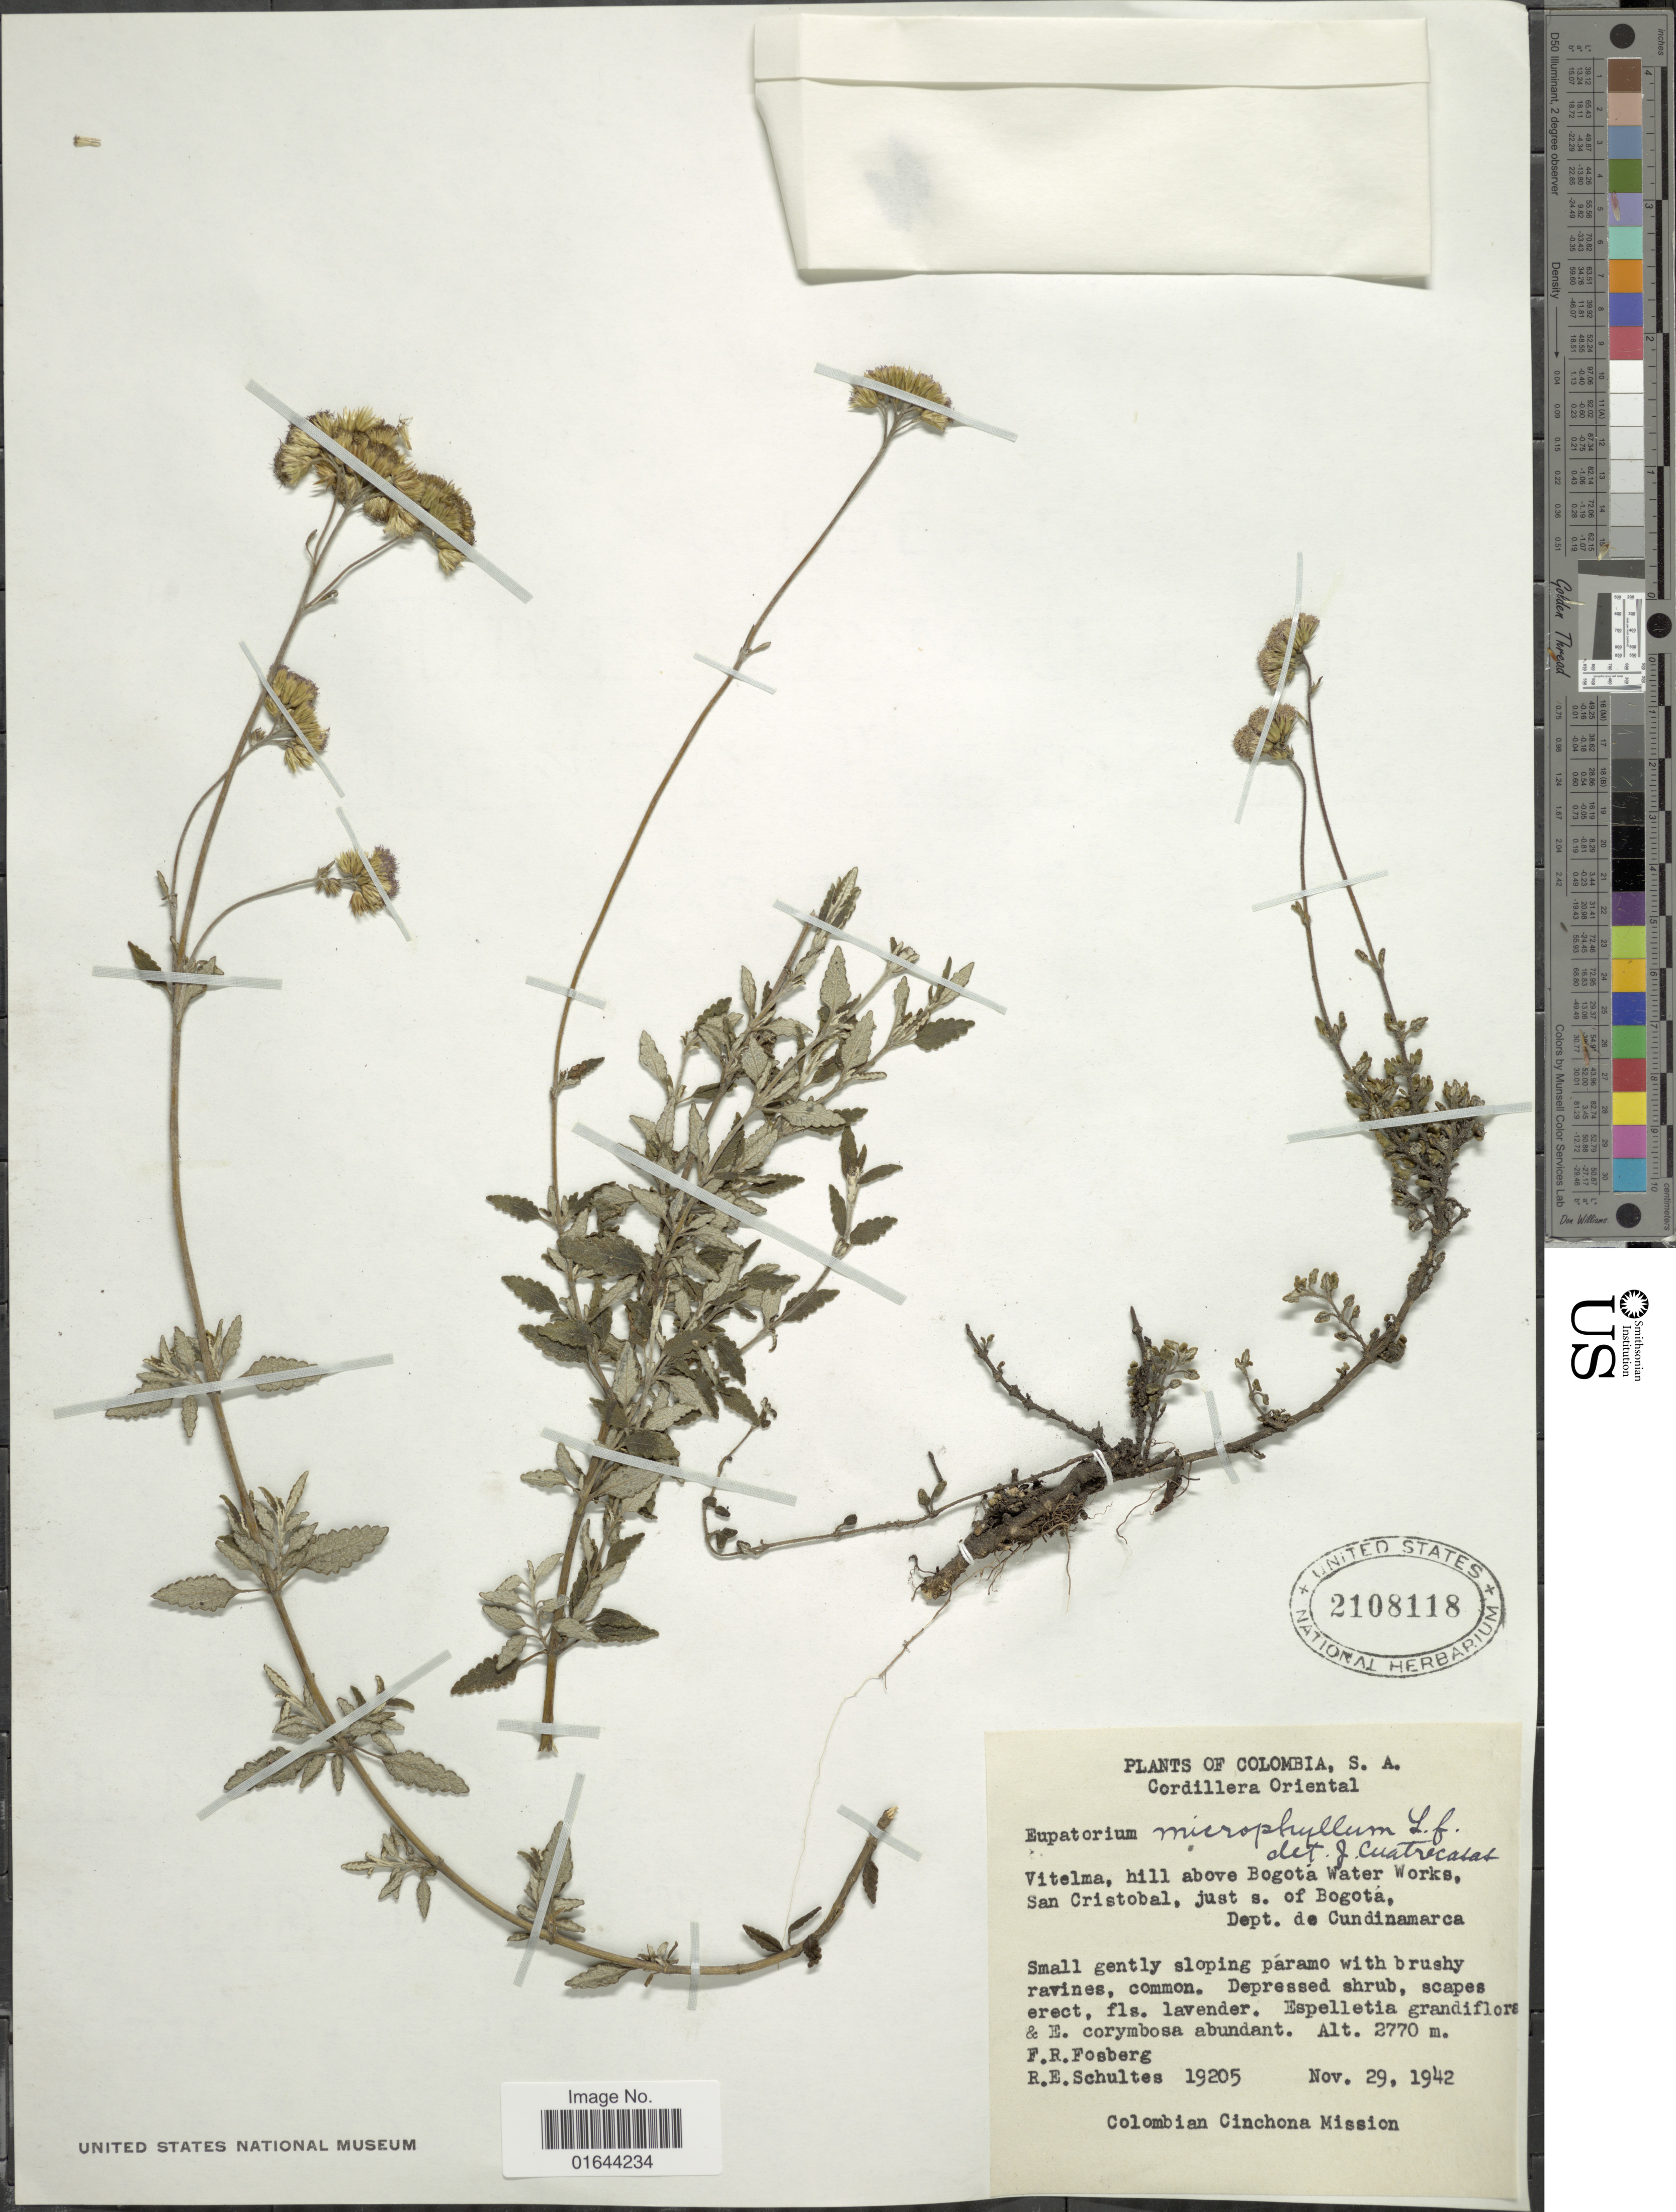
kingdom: Plantae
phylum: Tracheophyta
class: Magnoliopsida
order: Asterales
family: Asteraceae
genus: Lourteigia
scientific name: Lourteigia microphylla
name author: (L. f.) R.M. King & H. Rob.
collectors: F. R. Fosberg & R. E. Schultes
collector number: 19205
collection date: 1942-11-29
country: Colombia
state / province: Cundinamarca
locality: Cordillera Oriental. Vitelma hill above Bogota Water Works, San Cristobal, just s. of Bogota, Dept. de Cundinamarca.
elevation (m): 2770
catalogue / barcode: US 2108118